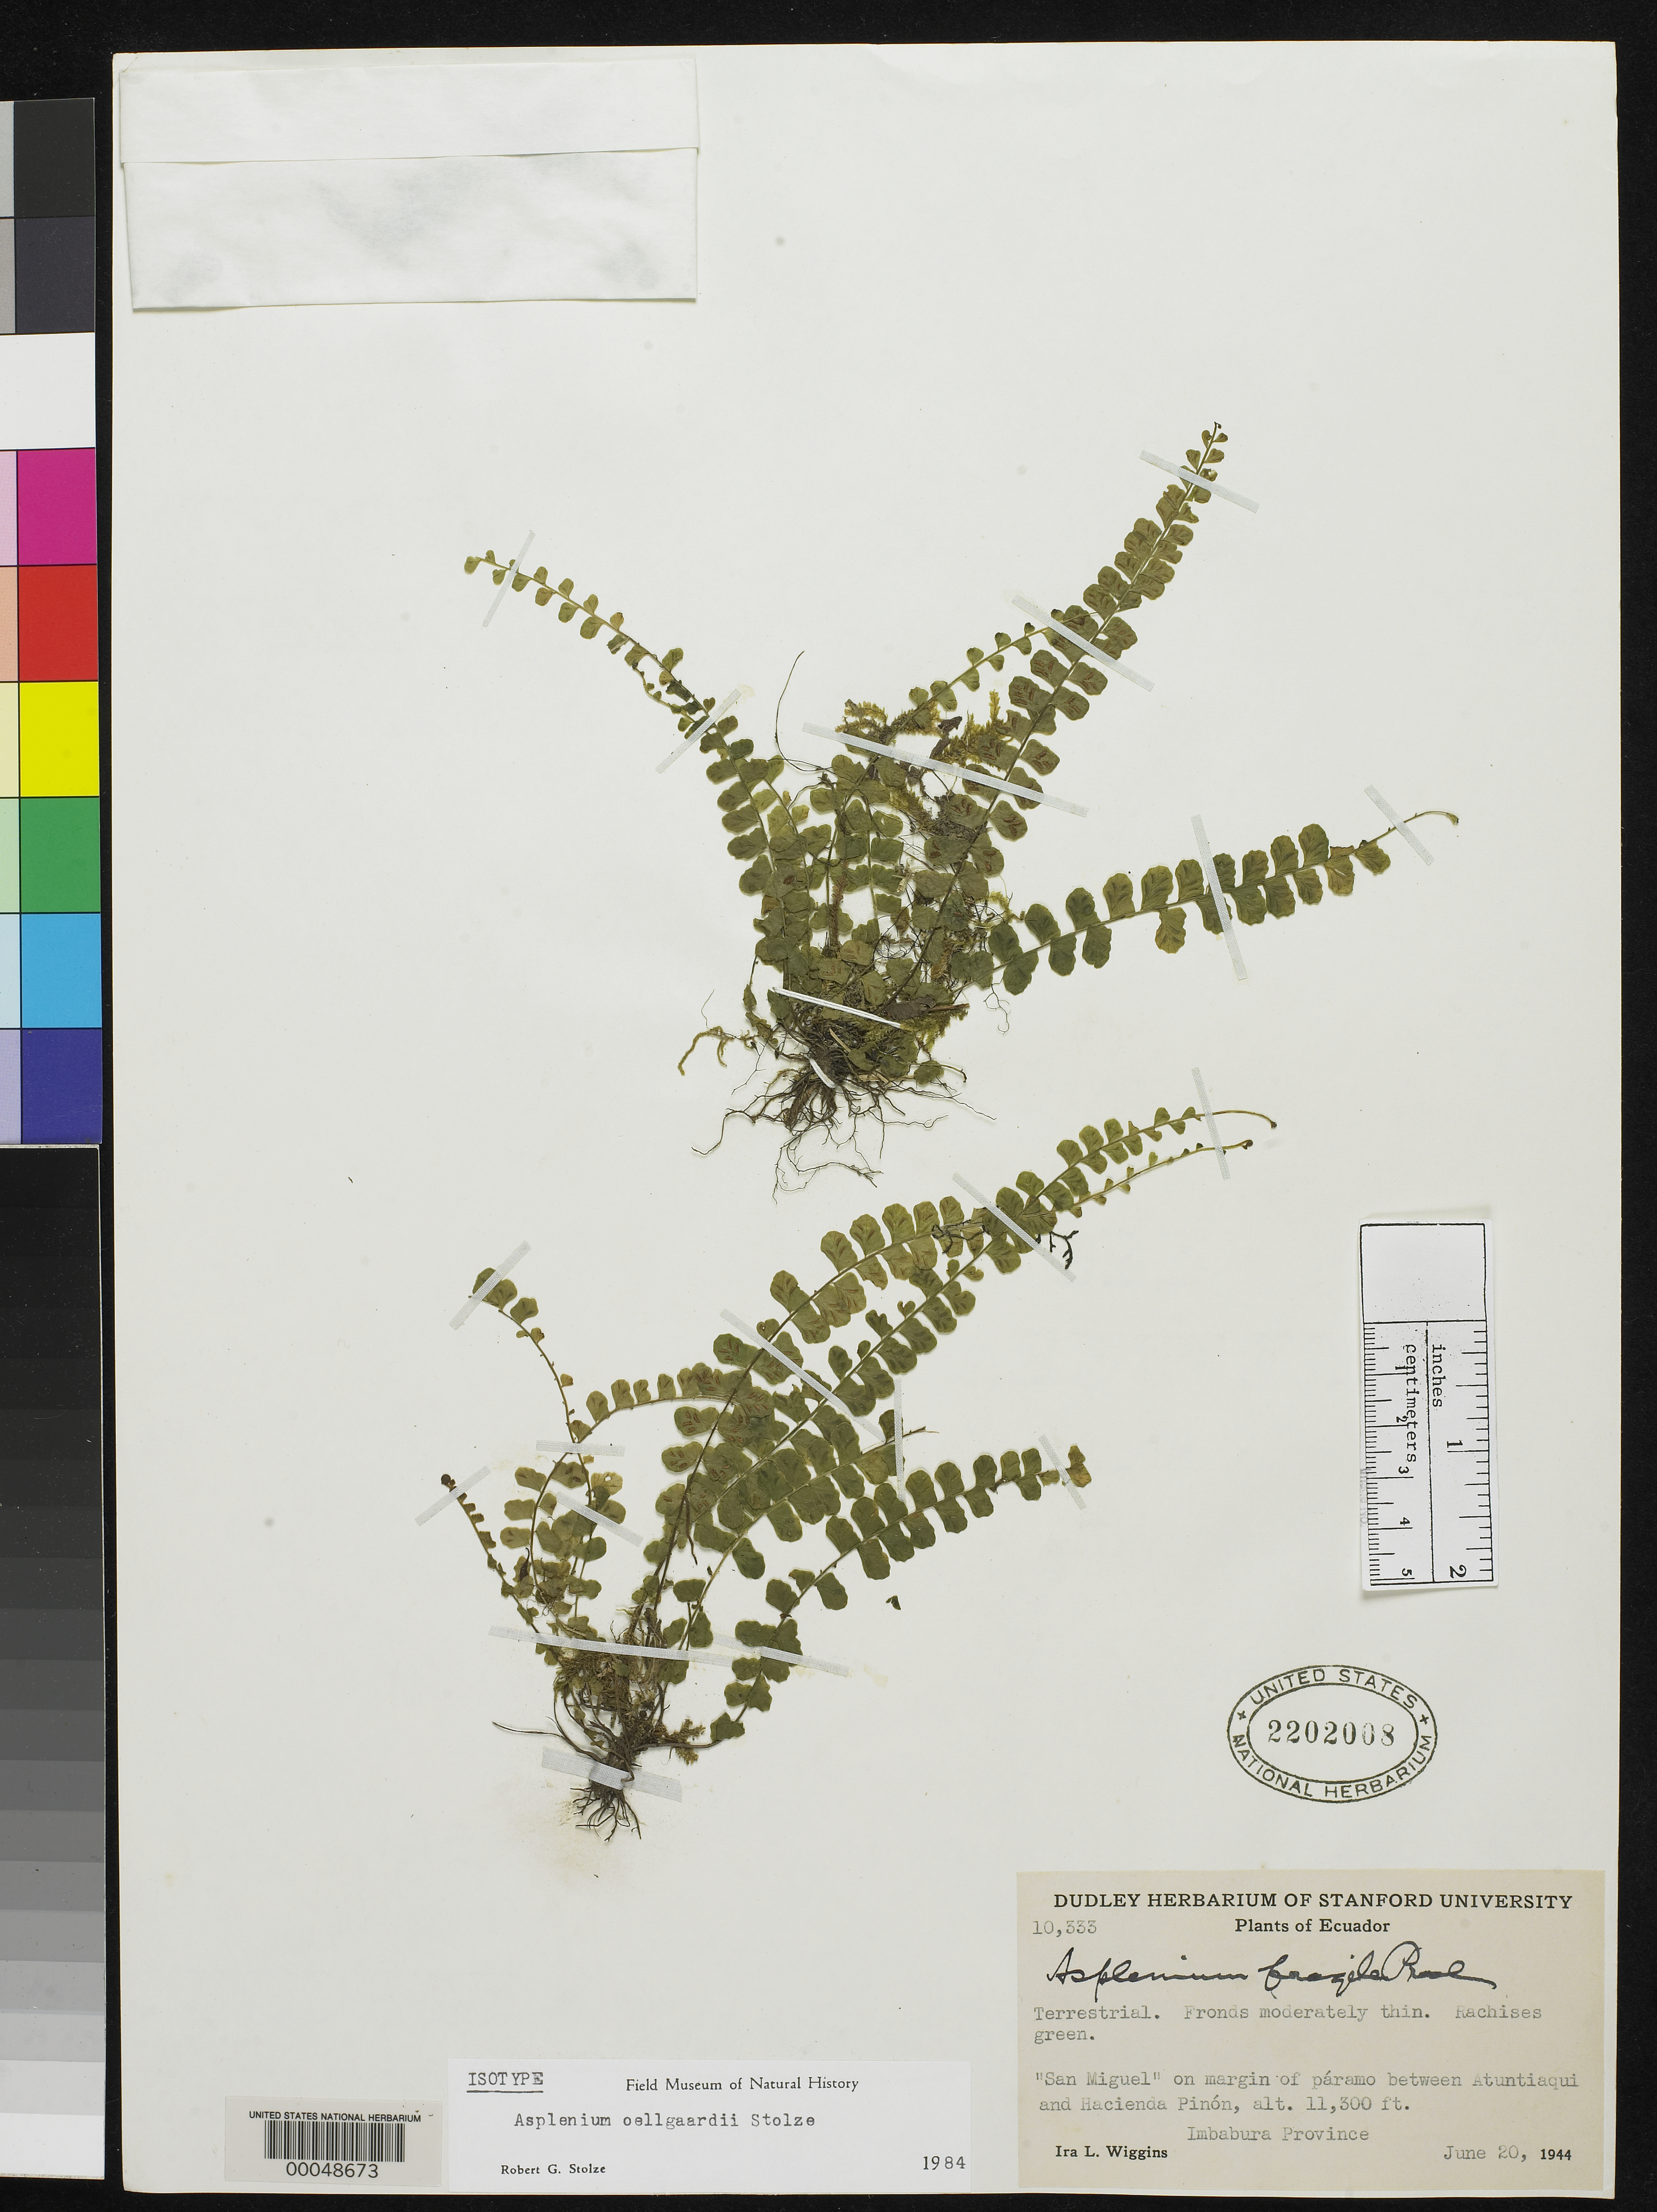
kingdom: Plantae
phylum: Tracheophyta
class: Polypodiopsida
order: Polypodiales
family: Aspleniaceae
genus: Asplenium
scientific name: Asplenium oellgaardii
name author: Stolze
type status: Isotype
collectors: I. L. Wiggins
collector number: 10333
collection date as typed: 20 Jun 1944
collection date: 1944-06-20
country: Ecuador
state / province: Imbabura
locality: Sal Miguel on margin of Paramo between Atintiaqui and Hacienda Pinon.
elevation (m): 3444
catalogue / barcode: US 2202008